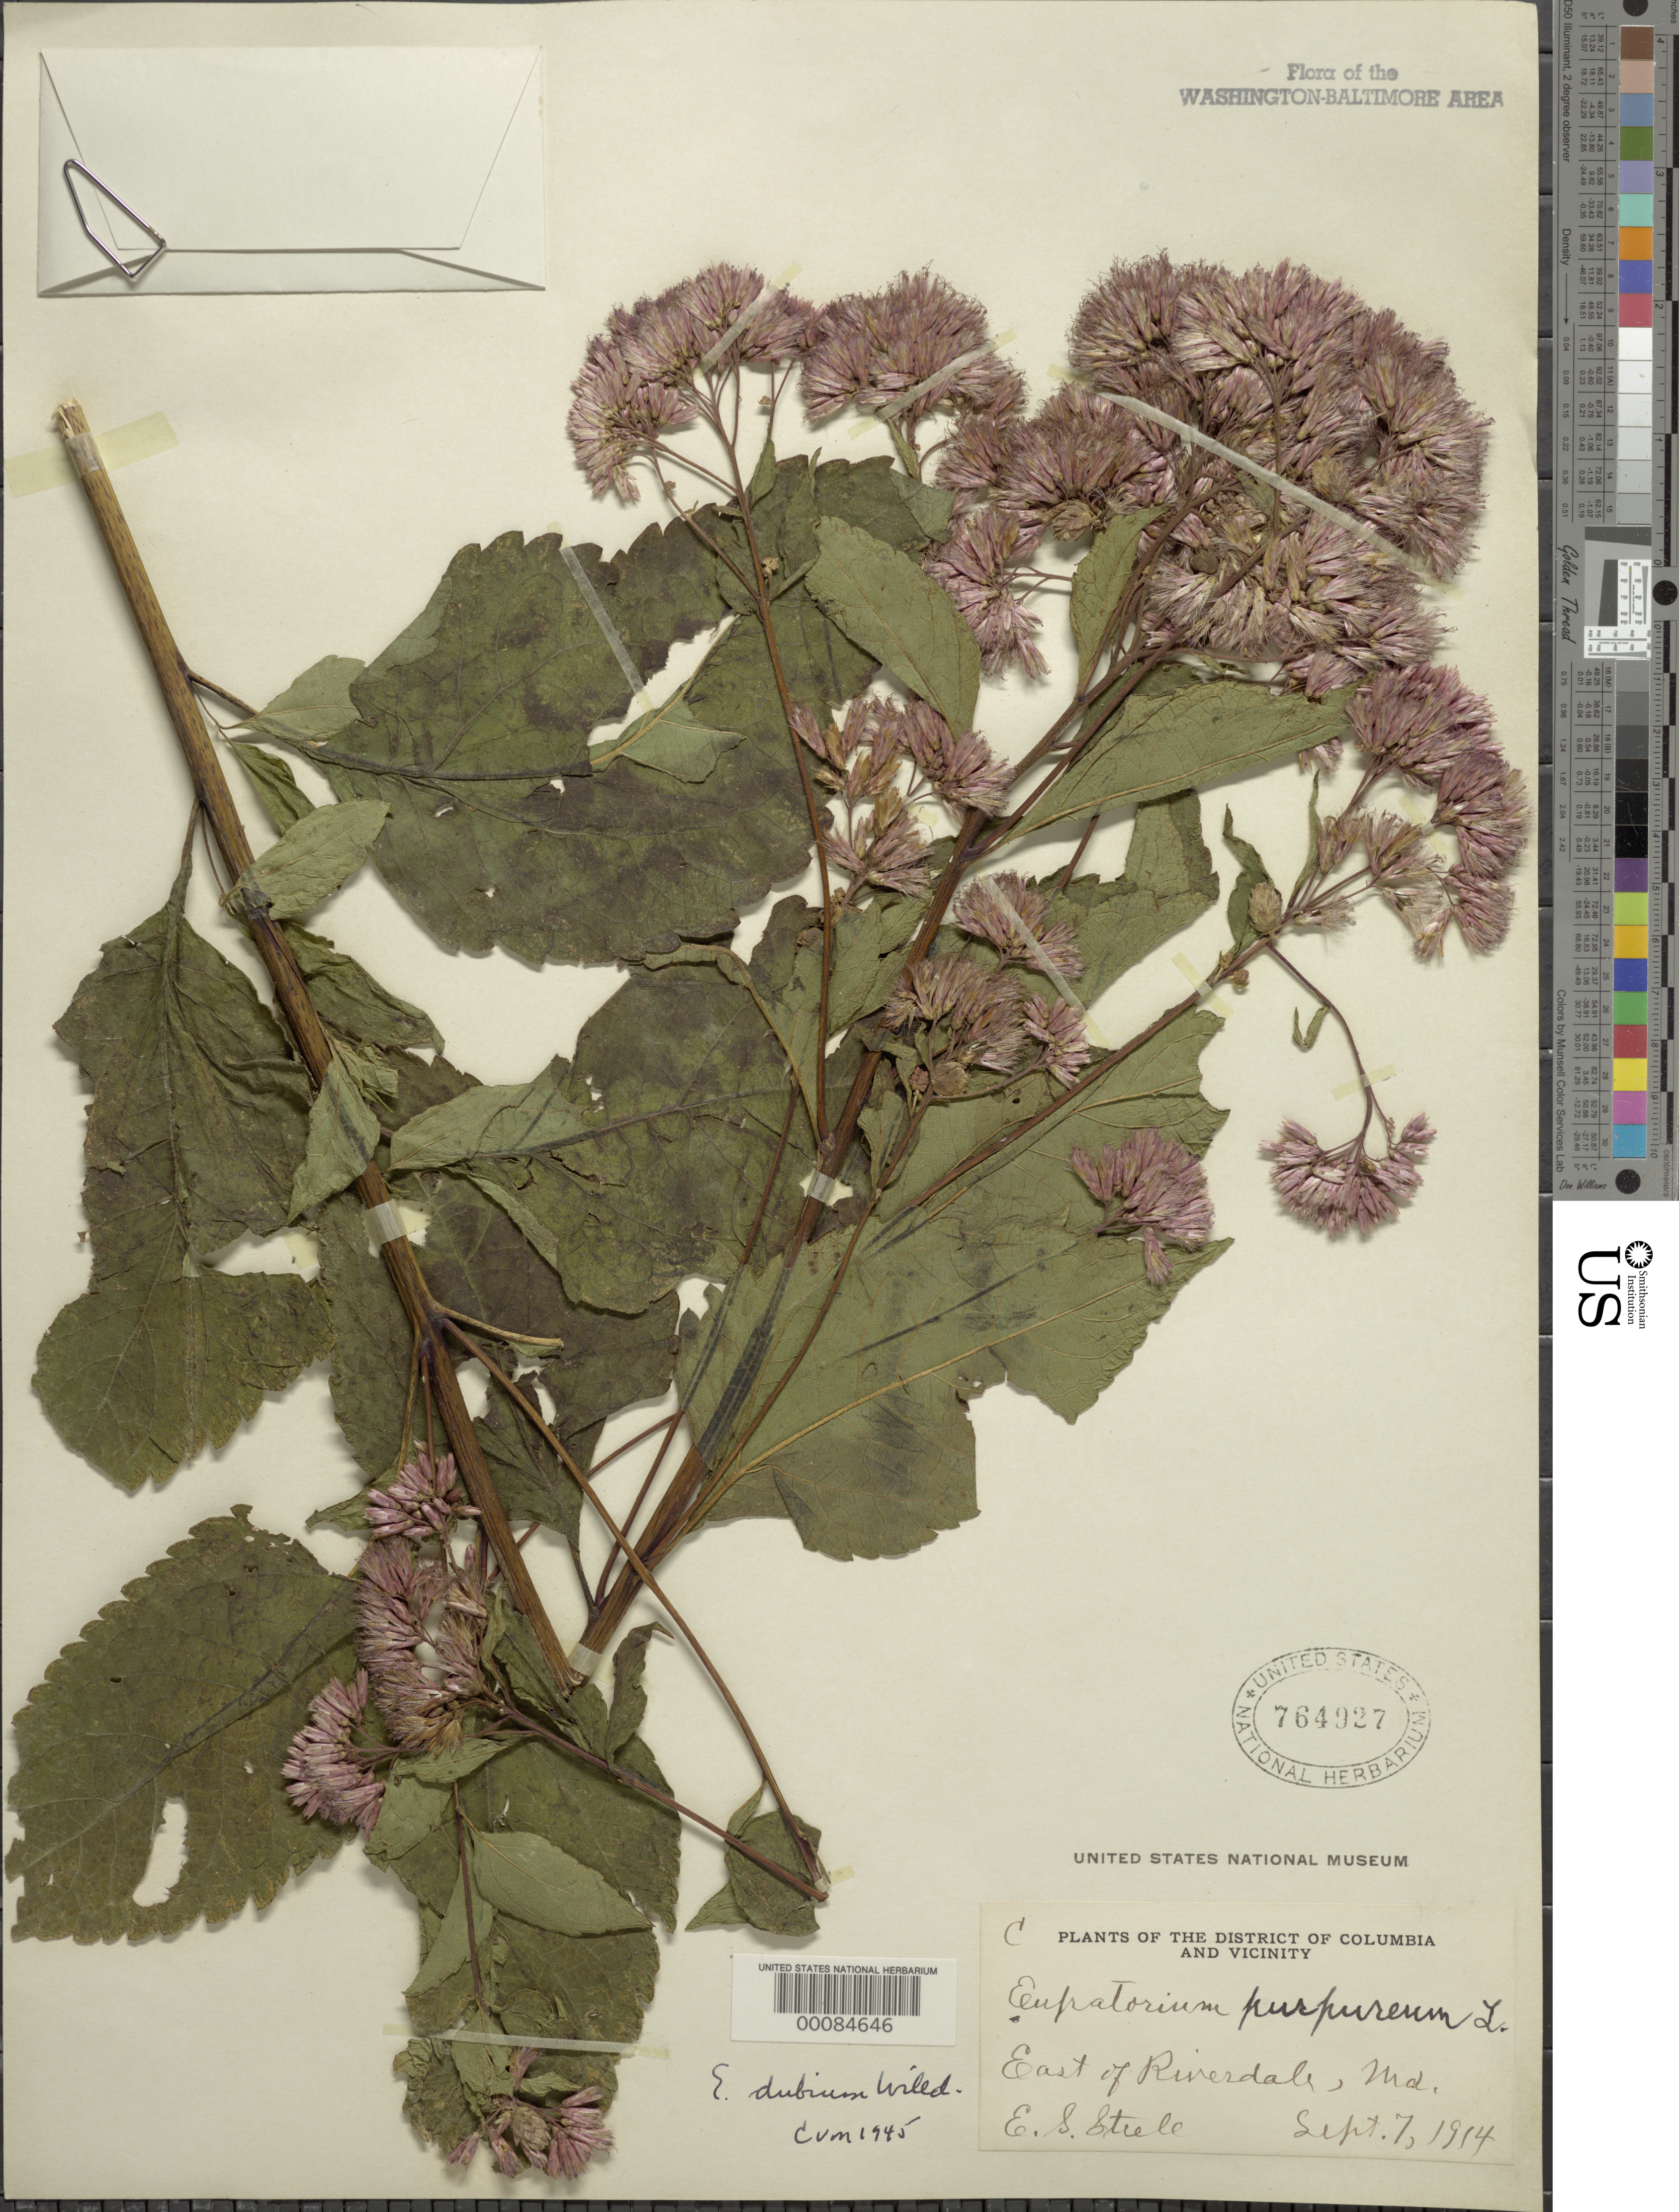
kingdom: Plantae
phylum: Tracheophyta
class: Magnoliopsida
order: Asterales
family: Asteraceae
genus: Eupatorium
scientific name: Eupatorium dubium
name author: Willd. ex Poir.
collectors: E. Steele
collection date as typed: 07 Sep 1914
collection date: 1914-09-07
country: United States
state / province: Maryland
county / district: Prince George's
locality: East of Riverdale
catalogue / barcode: US 764927